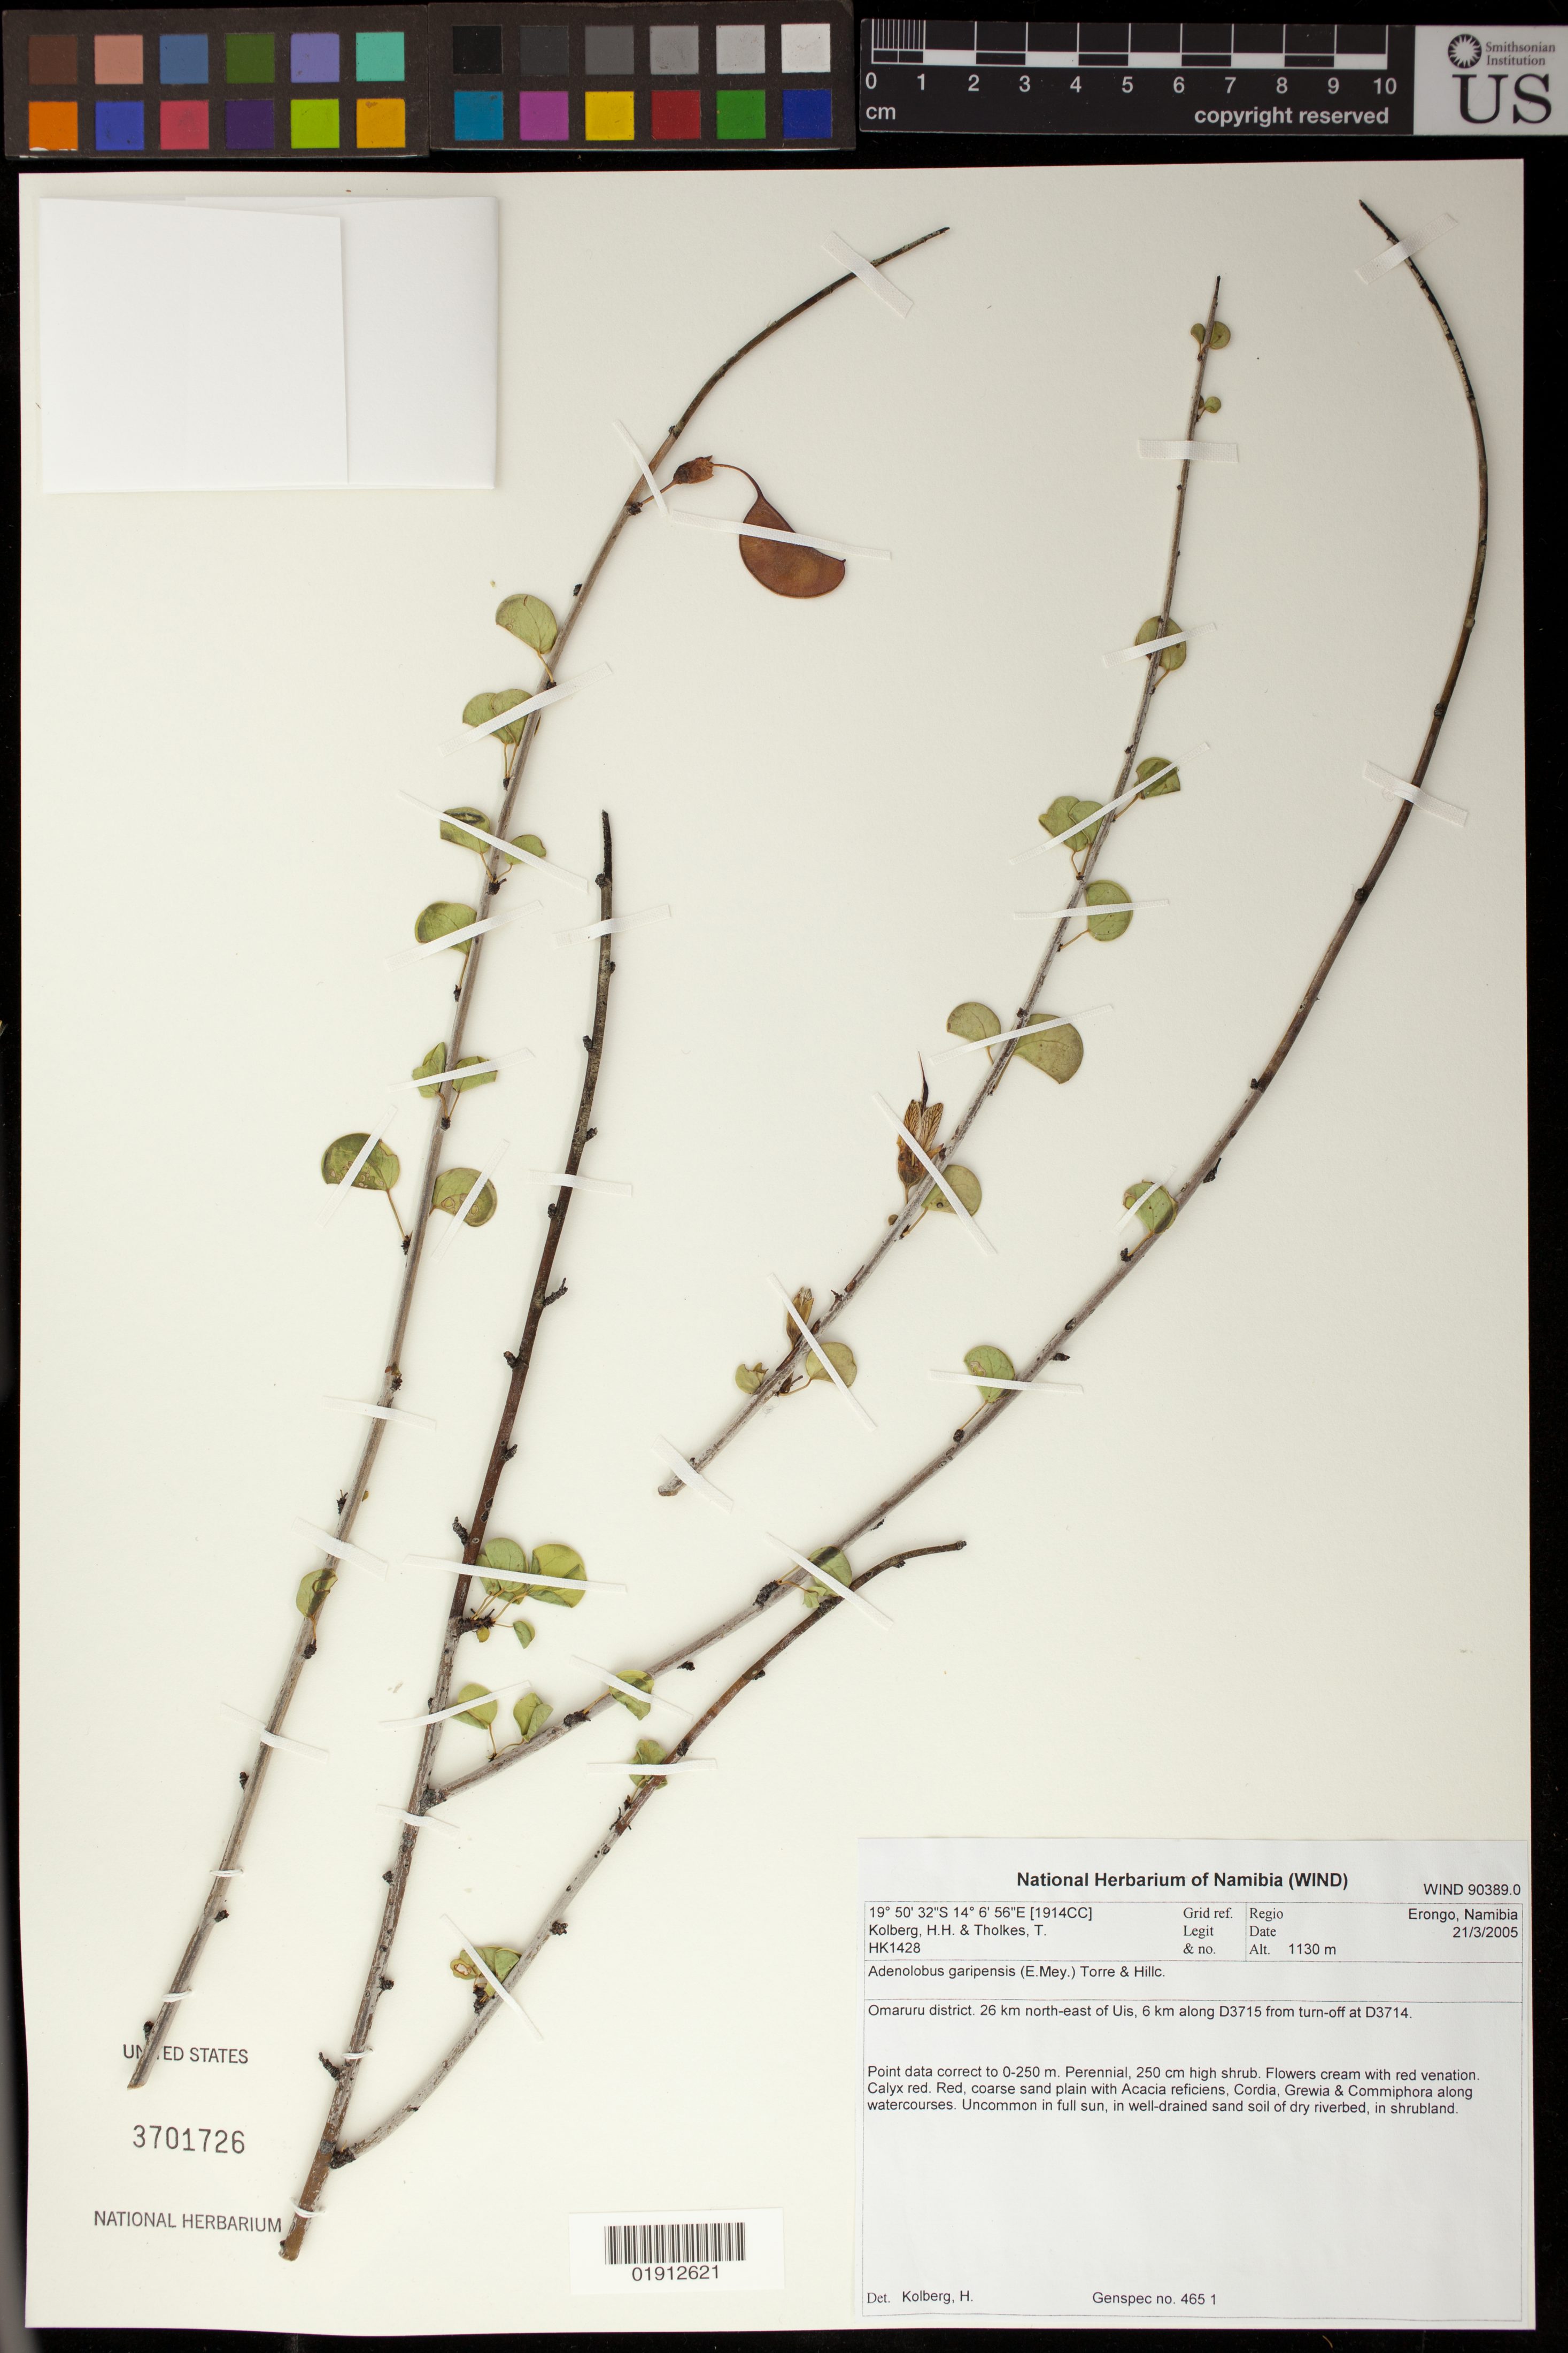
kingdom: Plantae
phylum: Tracheophyta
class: Magnoliopsida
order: Fabales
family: Fabaceae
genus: Adenolobus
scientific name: Adenolobus garipensis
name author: (E. Mey.) Torre & Hillc.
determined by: Kolberg, H. H.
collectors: H. H. Kolberg & T. Tholkes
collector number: HK1428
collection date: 2005-03-21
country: Namibia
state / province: Erongo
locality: Omaruru district. 26 km north-east of Uis, 6 km along D3715 from turn-off at D3714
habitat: Red, coarse sand plain. In well-drained sand soil of dry riverbed, in shrubland.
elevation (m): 1130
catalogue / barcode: US 3701726